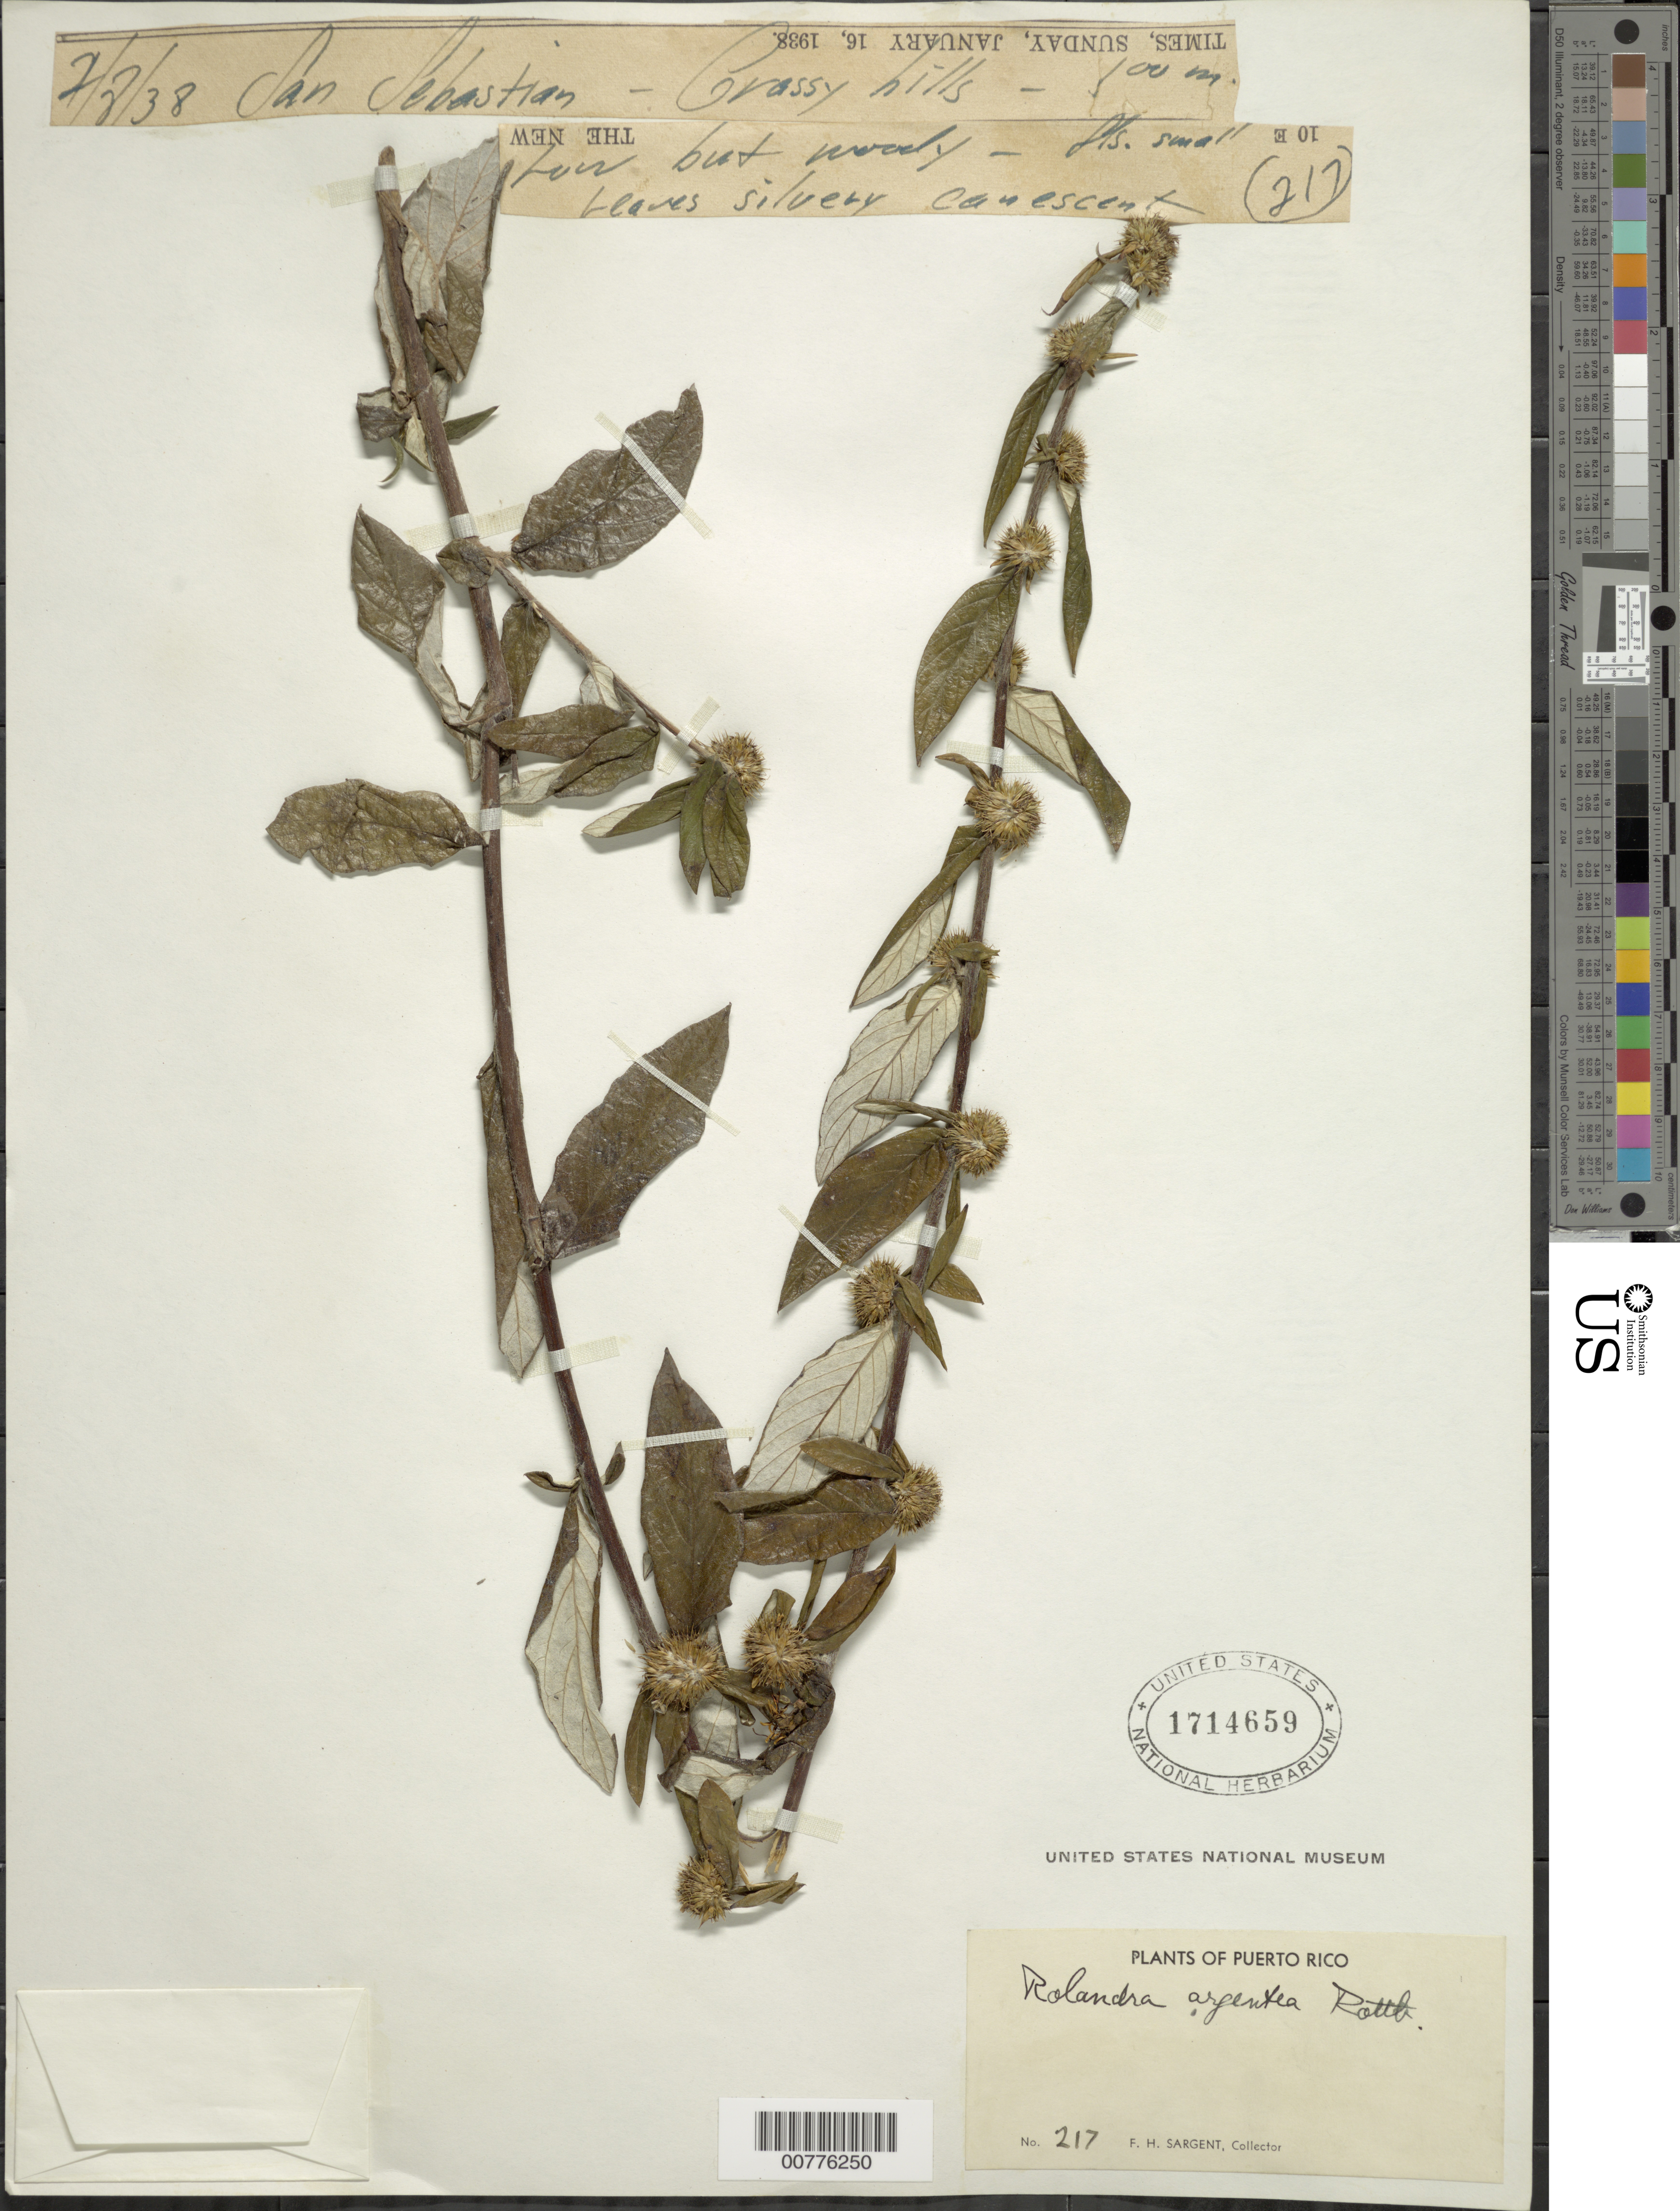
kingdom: Plantae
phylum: Tracheophyta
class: Magnoliopsida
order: Asterales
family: Asteraceae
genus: Rolandra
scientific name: Rolandra fruticosa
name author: (L.) Kuntze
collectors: F. H. Sargent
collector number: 217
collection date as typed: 1935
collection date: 1935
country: Puerto Rico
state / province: San Sebastián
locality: San Sebastian, grassy hills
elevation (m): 100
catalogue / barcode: US 1714659